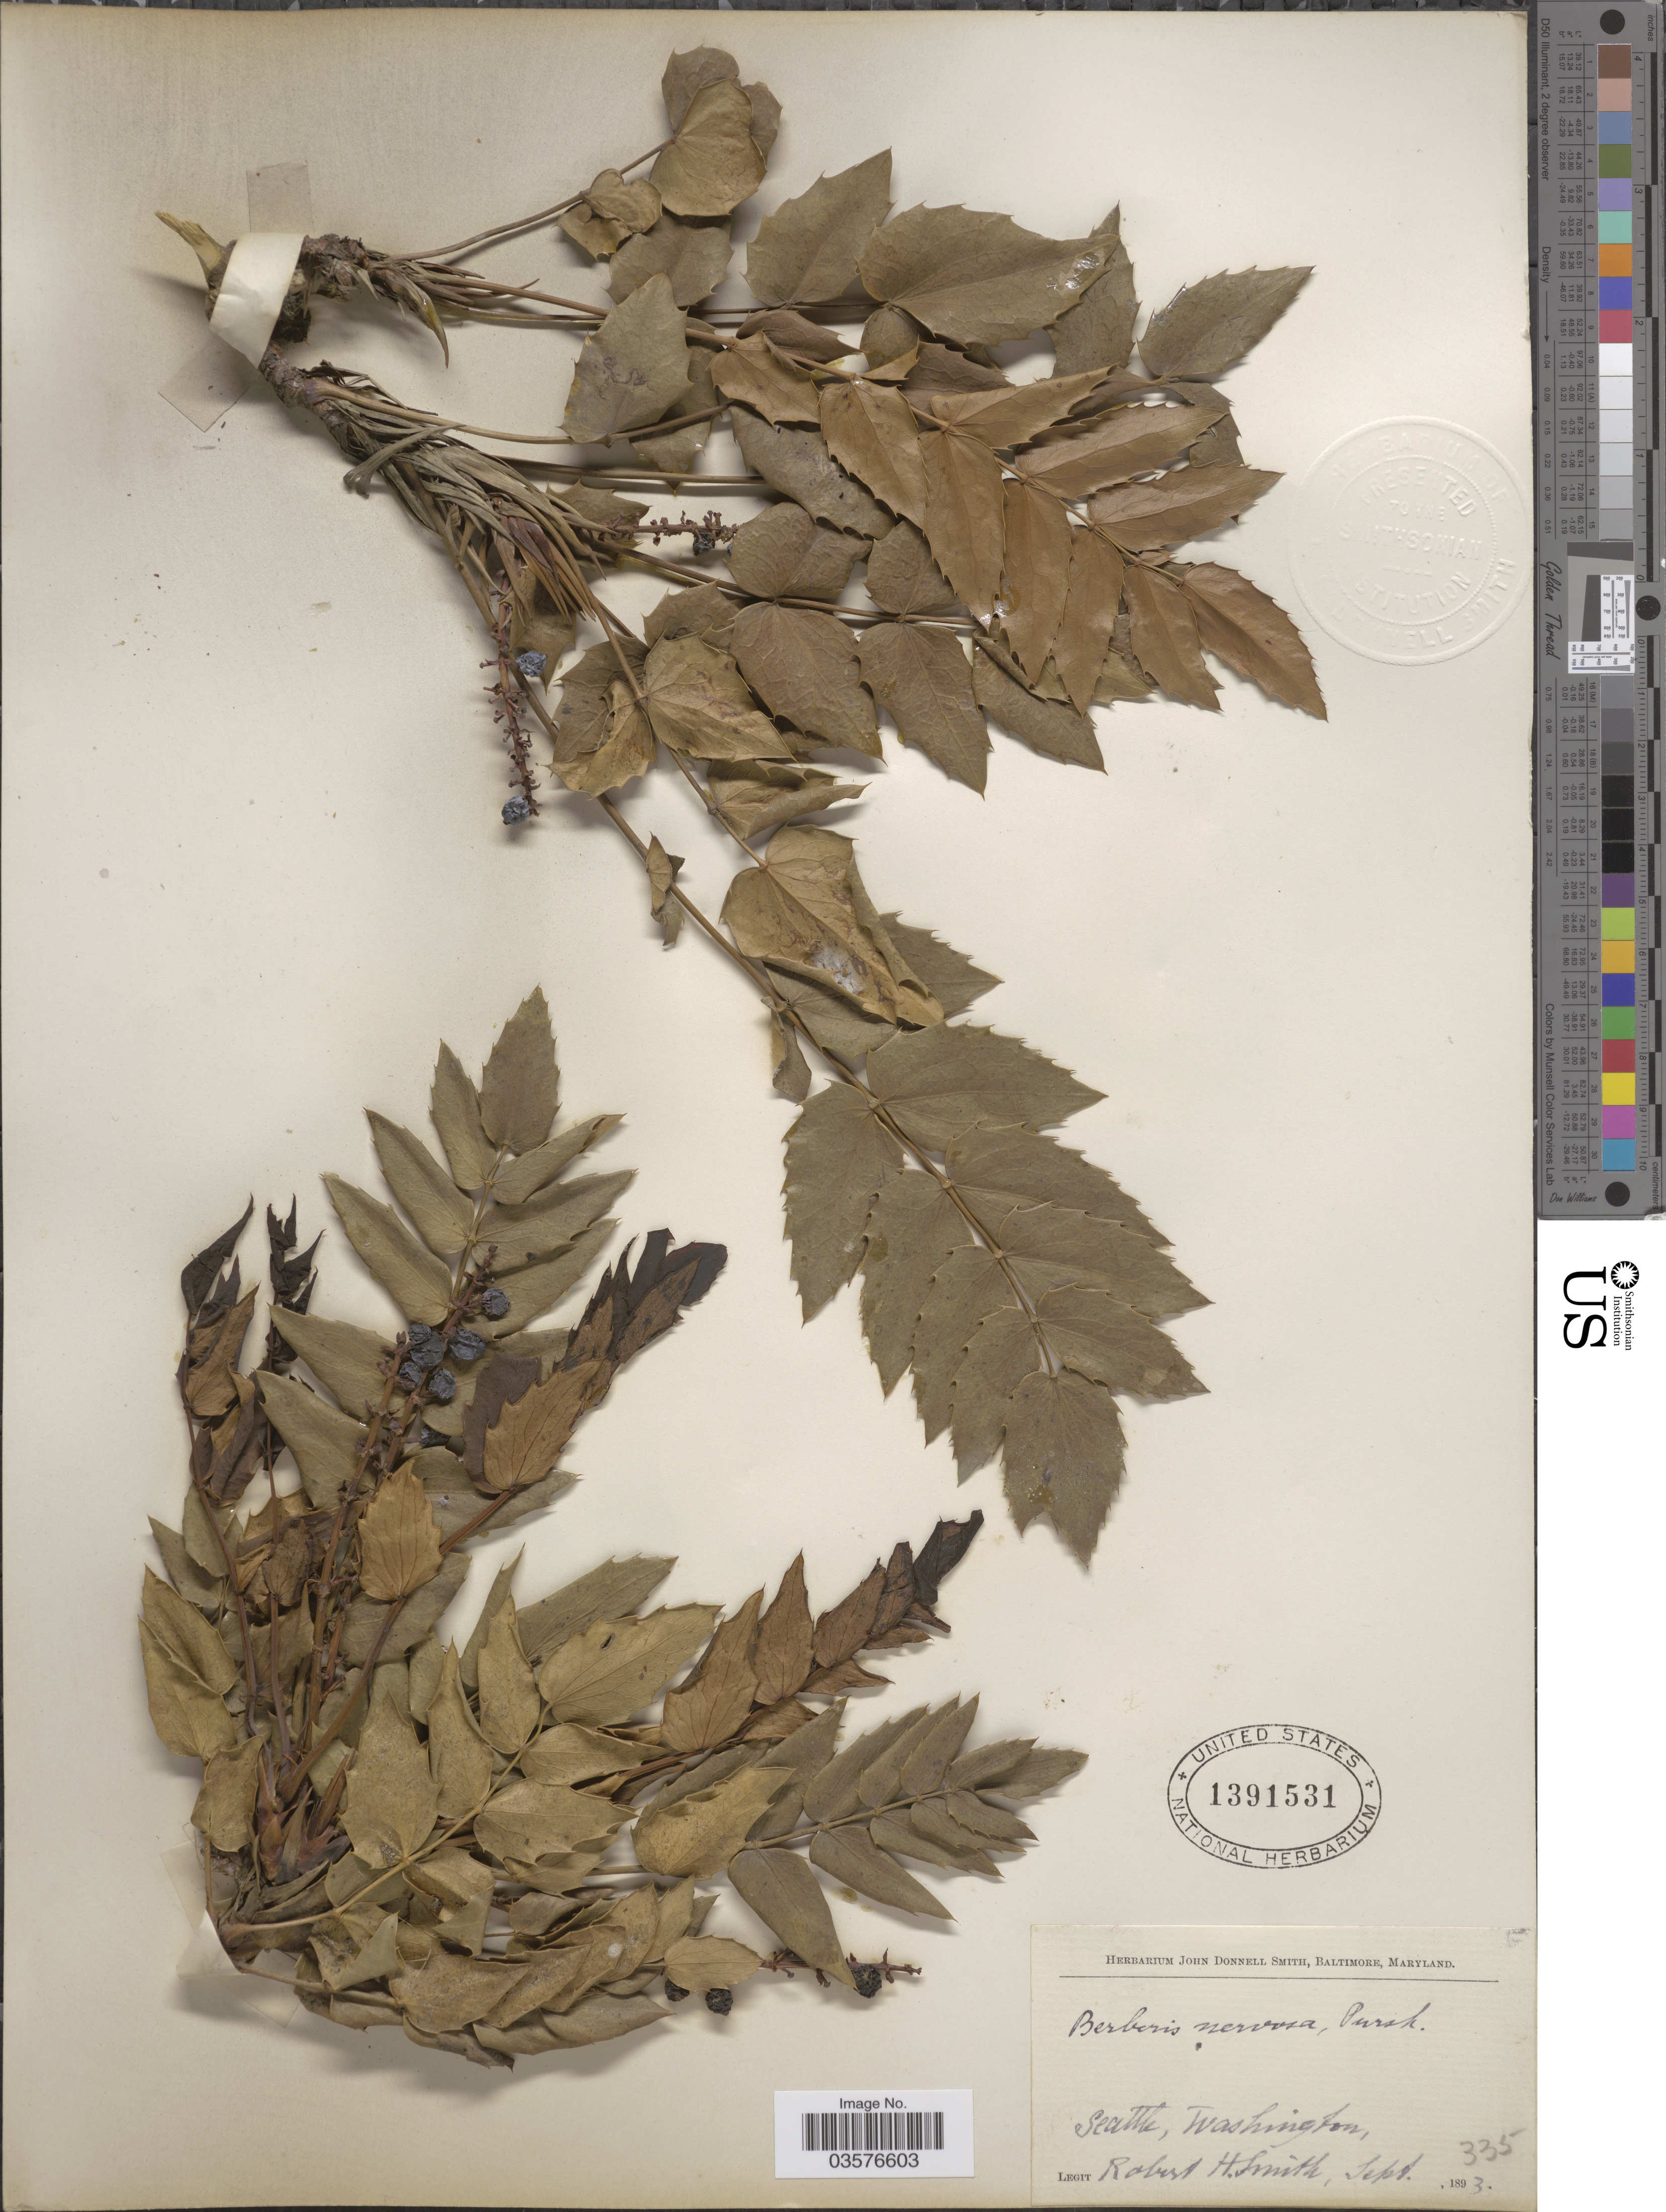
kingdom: Plantae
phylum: Tracheophyta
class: Magnoliopsida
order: Ranunculales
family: Berberidaceae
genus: Mahonia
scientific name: Mahonia nervosa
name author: (Pursh) Nutt.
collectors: R. H. Smith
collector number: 335?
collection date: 1893-09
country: United States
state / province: Washington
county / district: King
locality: Seattle.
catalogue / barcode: US 1391531